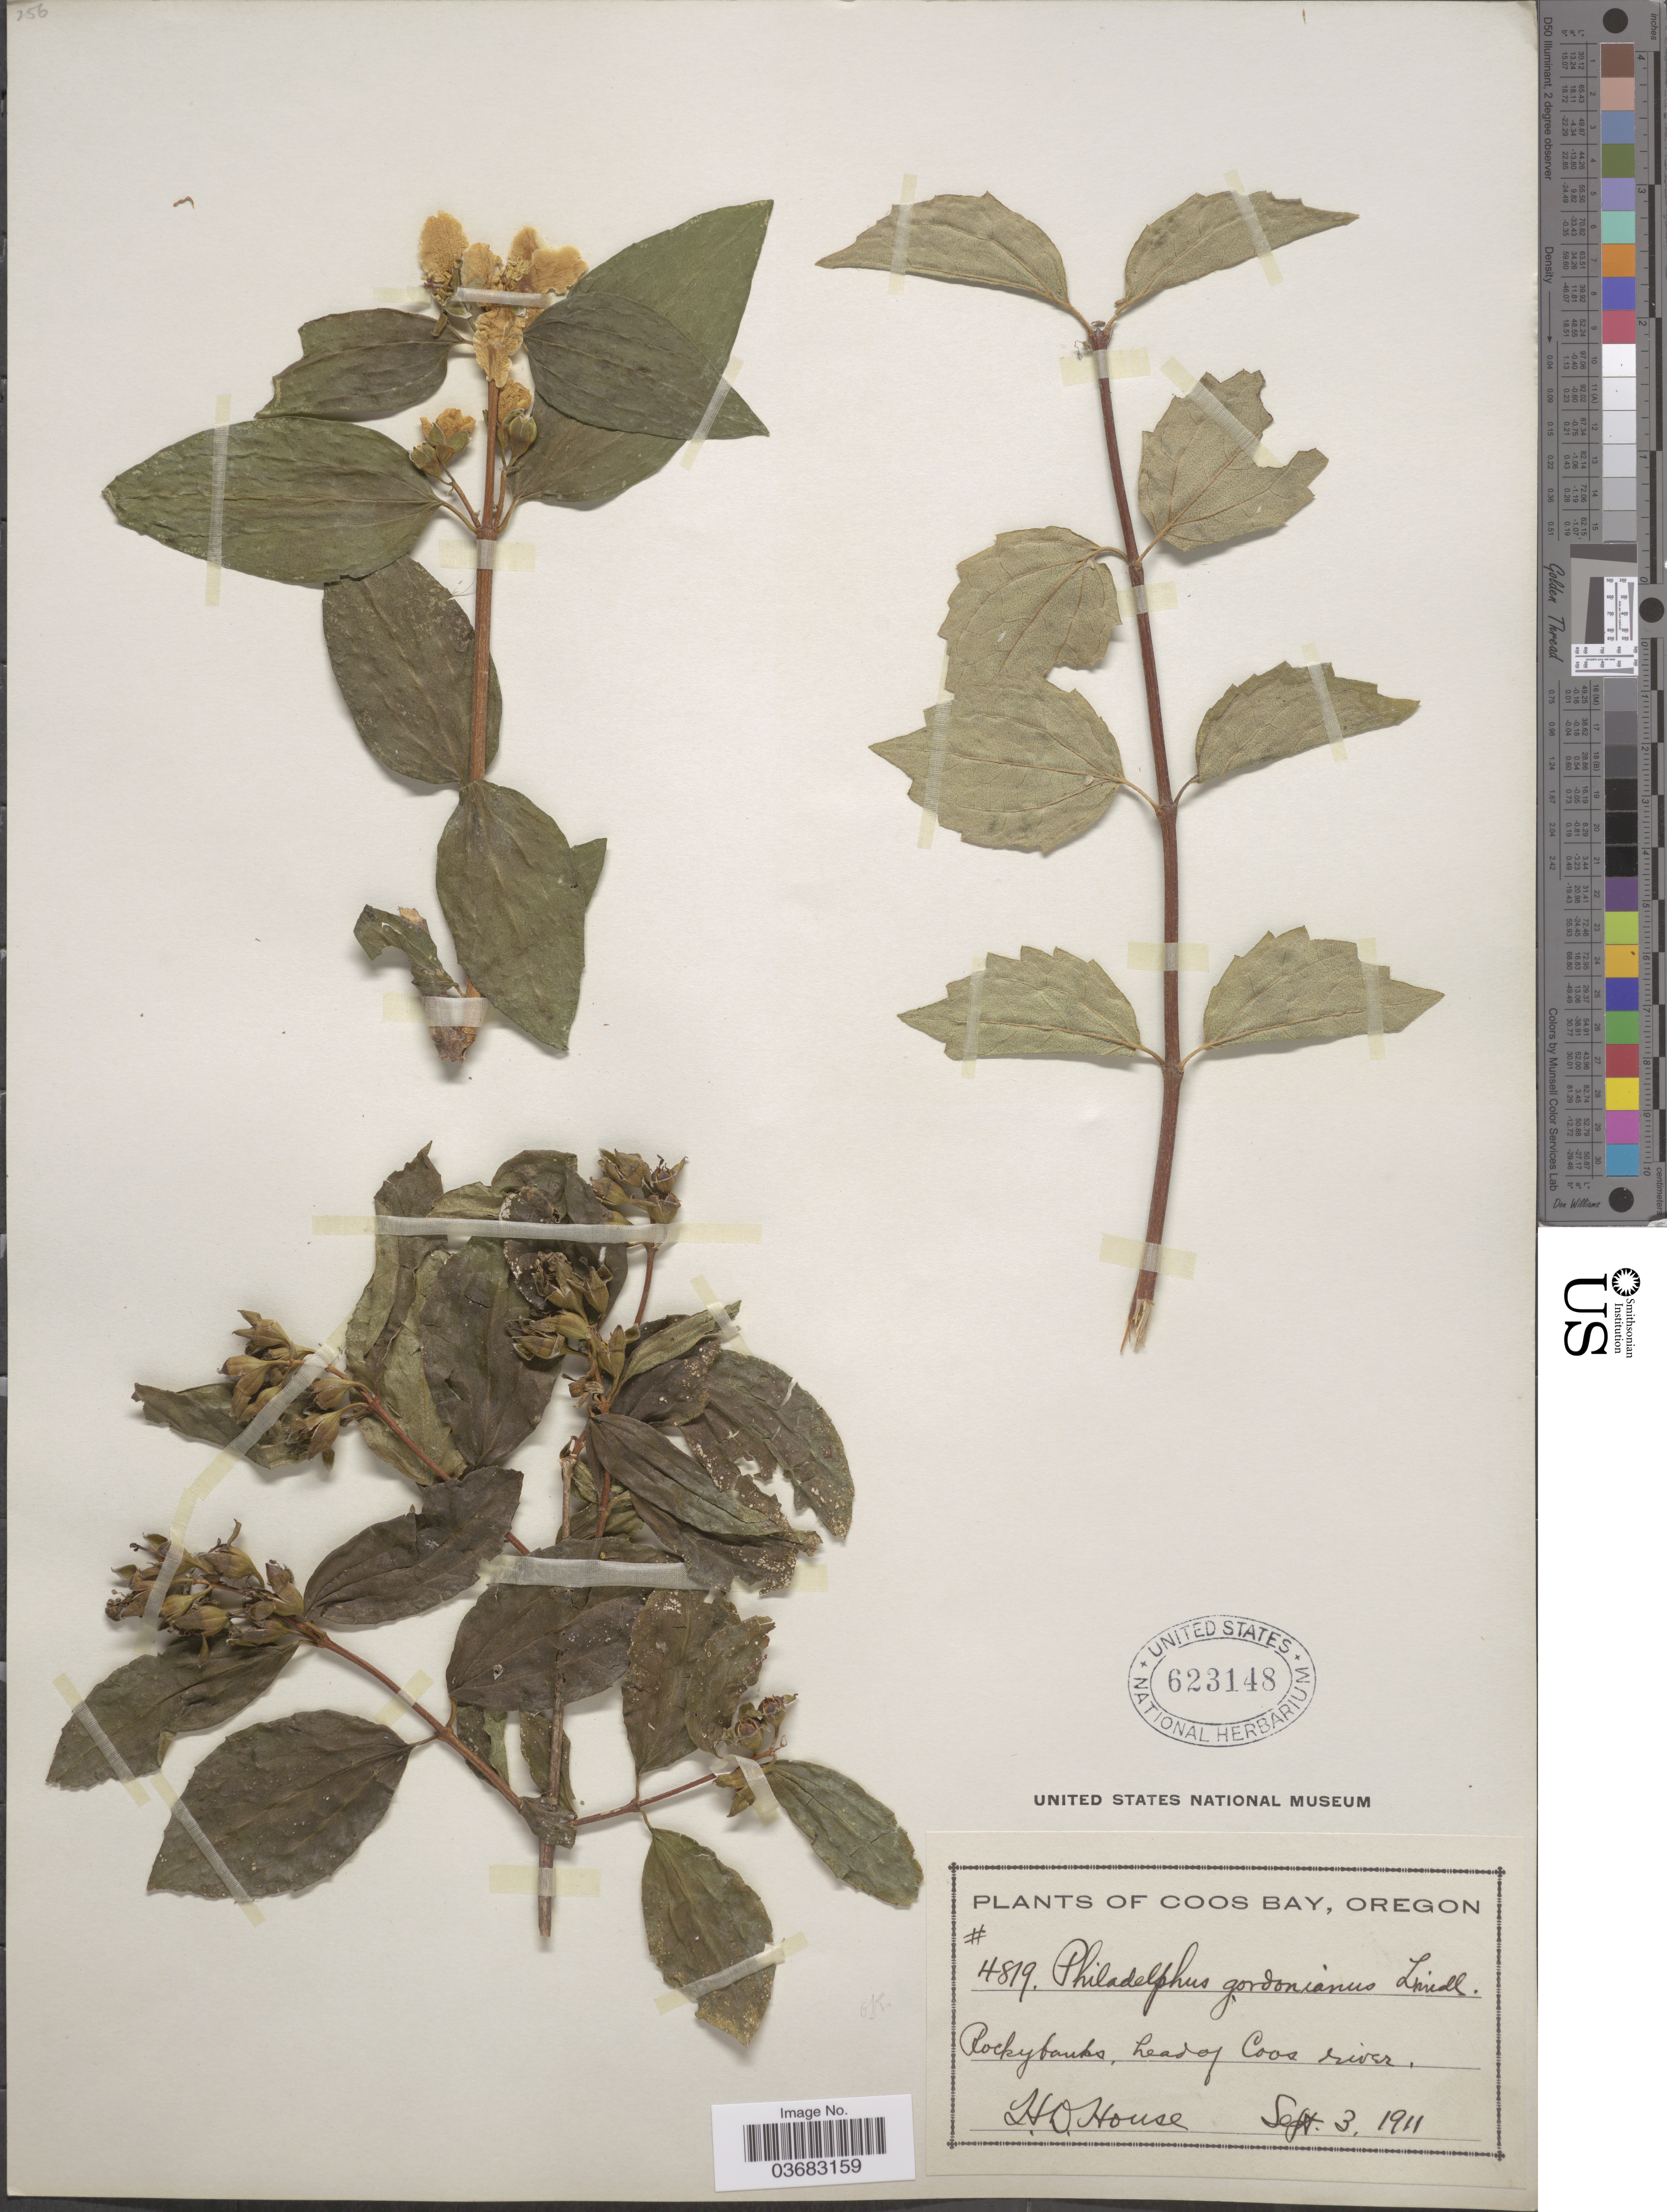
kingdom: Plantae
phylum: Tracheophyta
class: Magnoliopsida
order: Cornales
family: Hydrangeaceae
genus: Philadelphus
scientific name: Philadelphus lewisii var. gordonianus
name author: (Lindl.) Munz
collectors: H. D. House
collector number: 4819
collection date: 1911-09-03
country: United States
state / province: Oregon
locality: Coos Bay. Rocky banks, head of Coos river.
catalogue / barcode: US 623148